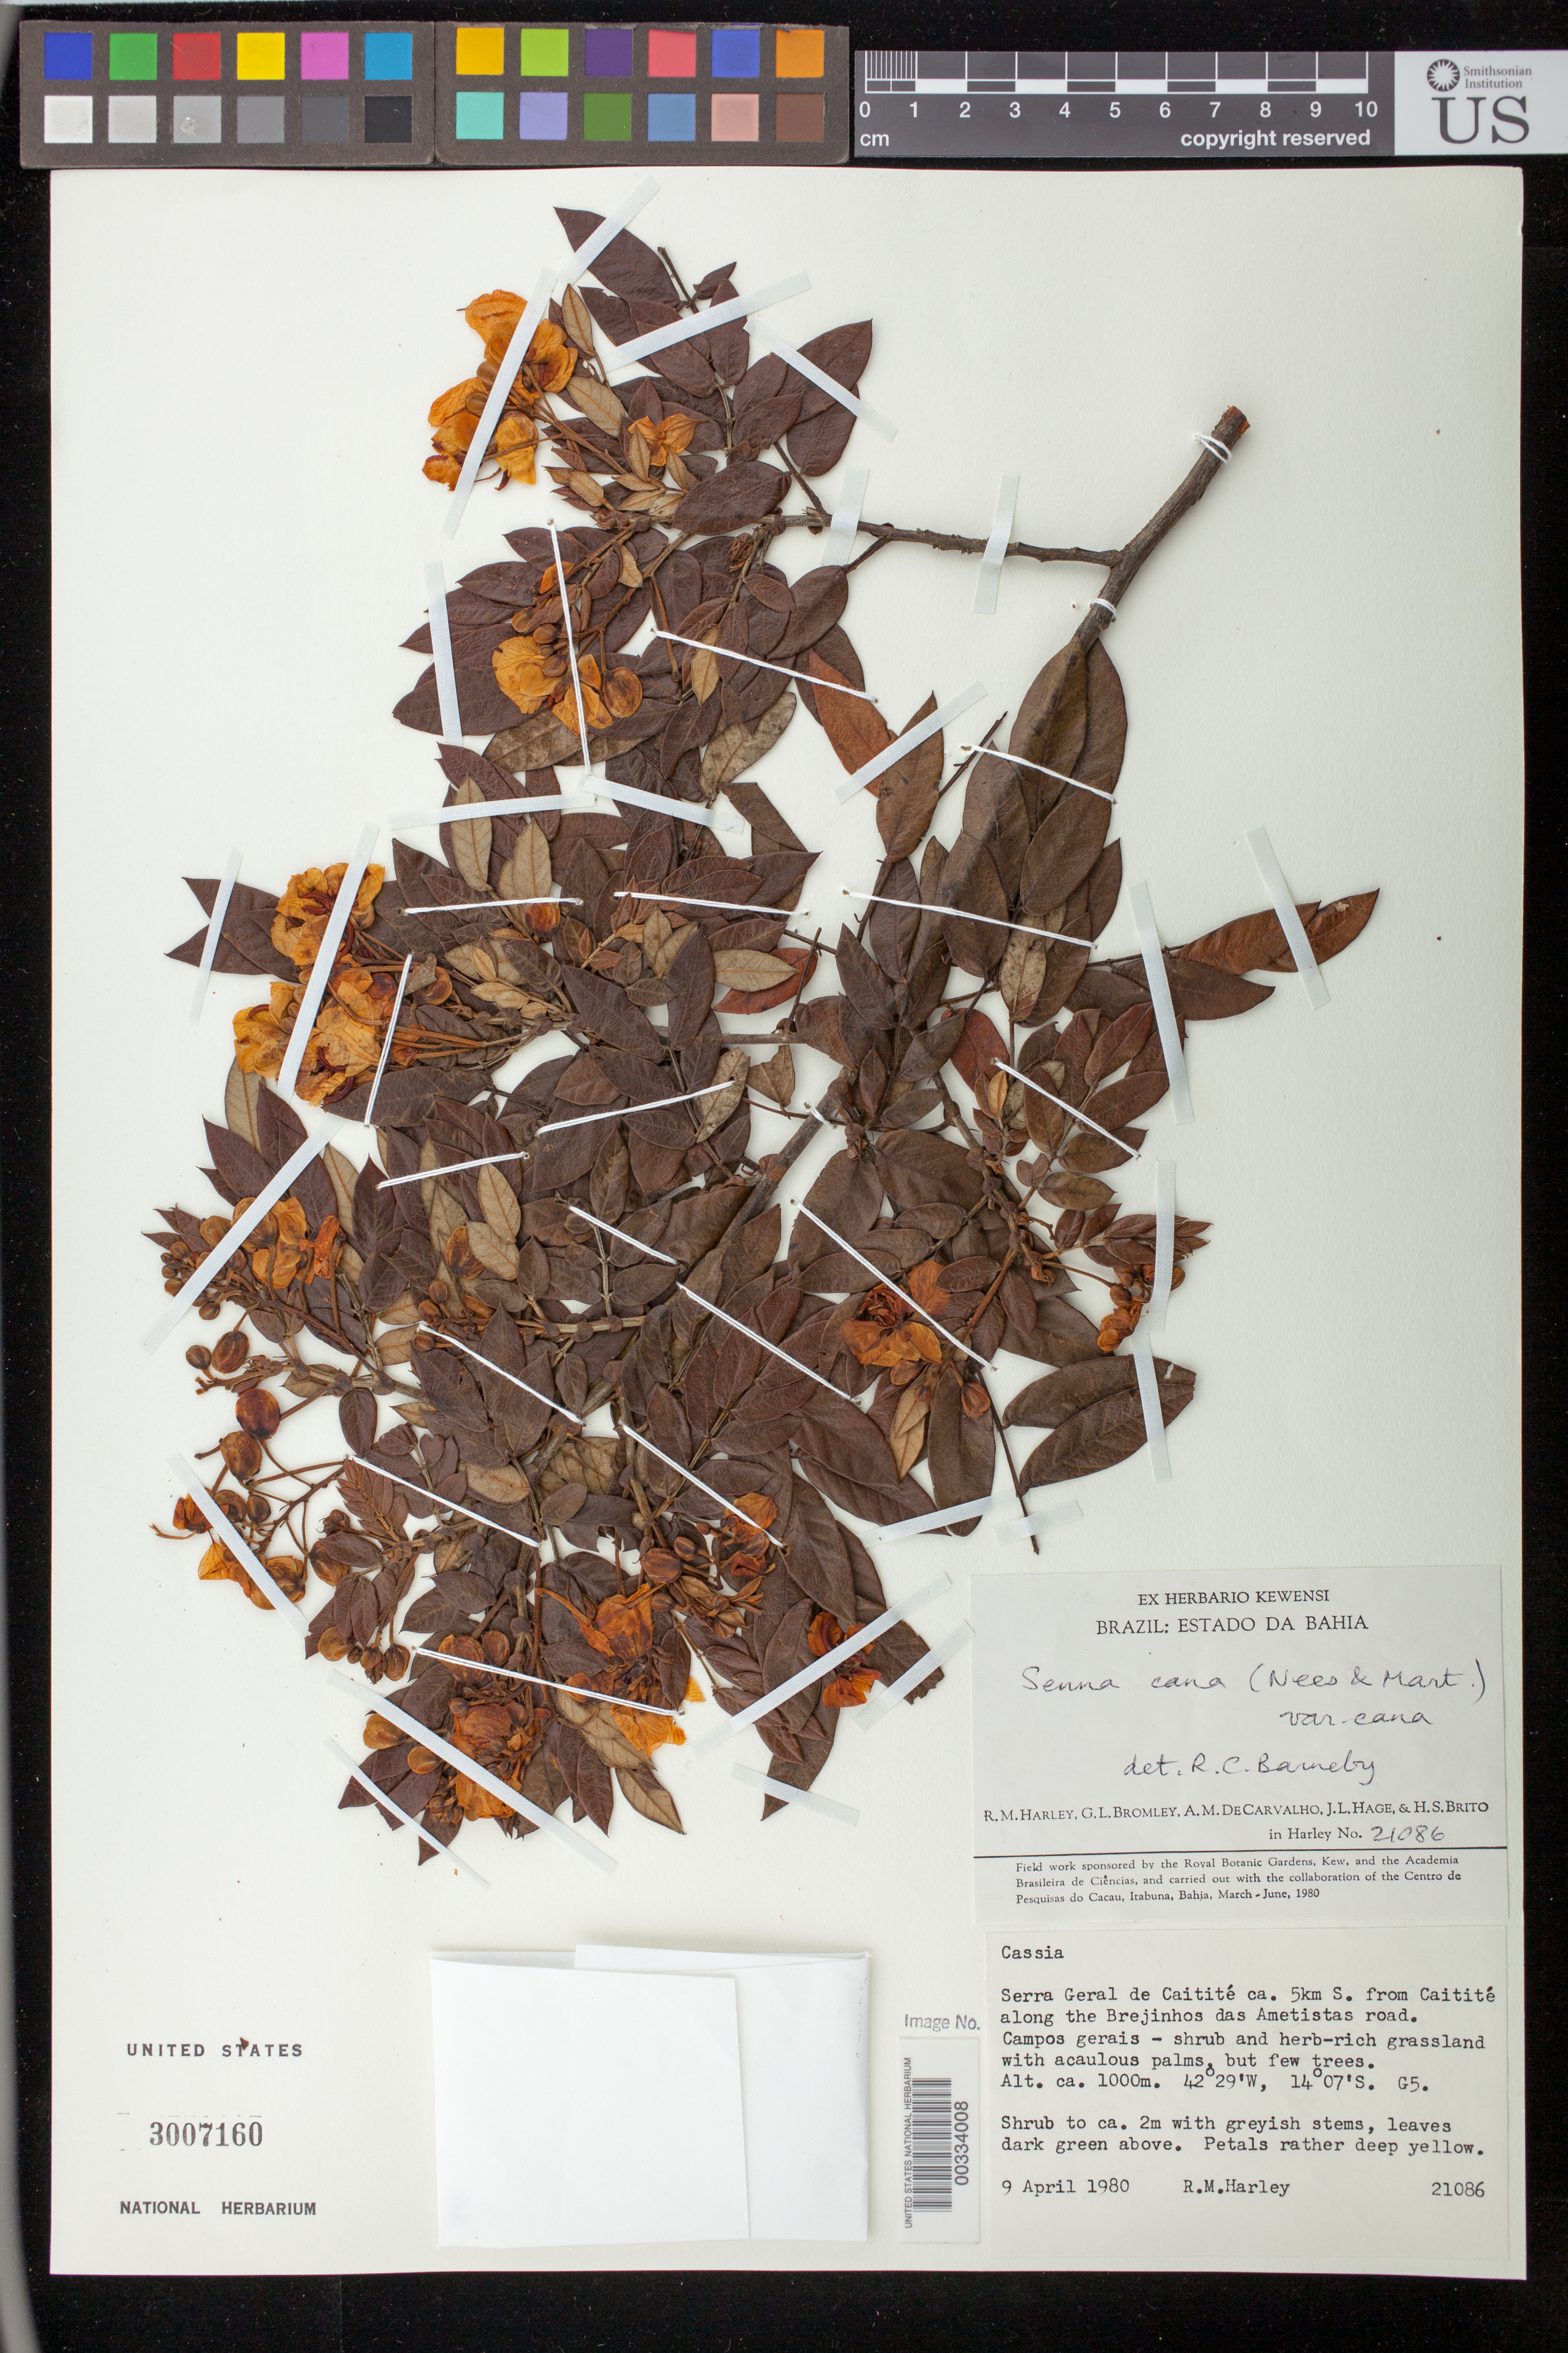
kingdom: Plantae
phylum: Tracheophyta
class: Magnoliopsida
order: Fabales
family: Fabaceae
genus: Senna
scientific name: Senna cana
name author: (Nees & Mart.) H.S. Irwin & Barneby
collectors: R. M. Harley, G. L. Bromley, A. M. Carvalho, J. L. Hage & H. S. Brito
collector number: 21086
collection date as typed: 09 Apr 1980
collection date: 1980-04-09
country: Brazil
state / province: Bahia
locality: Serra geral de caitite; ca 5 km s from caitite along the brjinhos das ametistas road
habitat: Campos gerais; grassland with few trees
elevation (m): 1000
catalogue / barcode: US 3007160